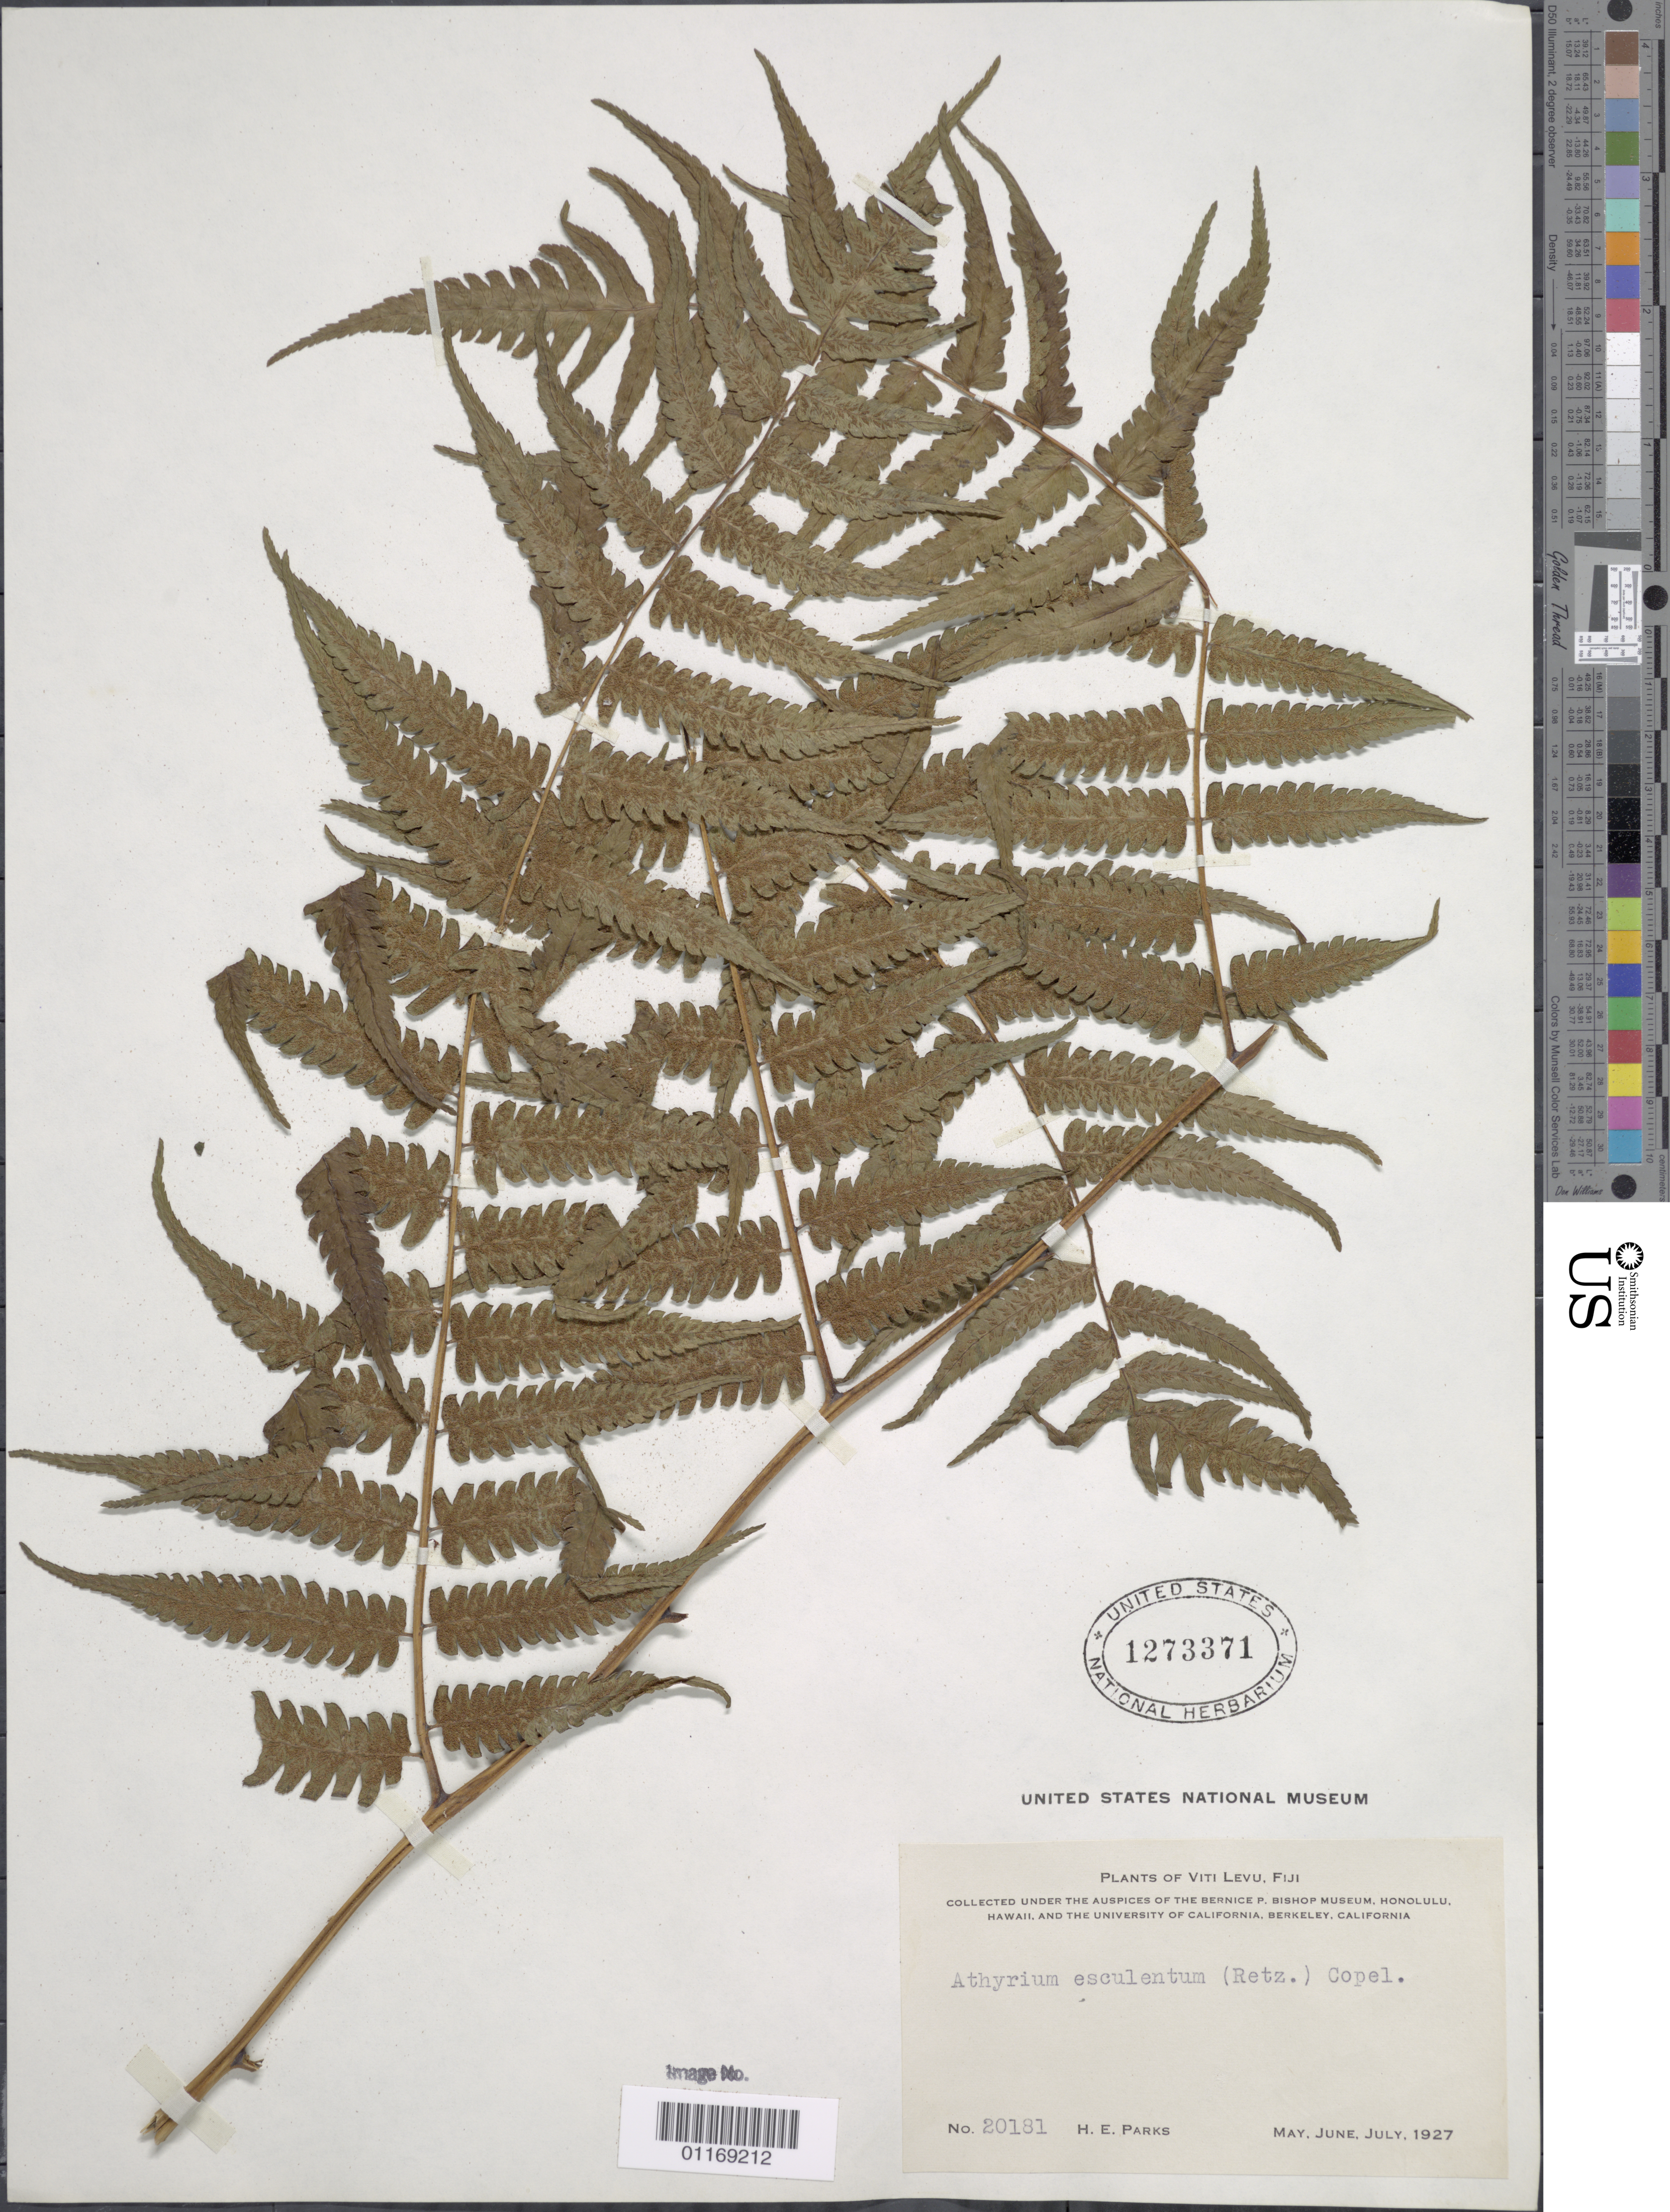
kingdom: Plantae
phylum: Tracheophyta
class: Polypodiopsida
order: Polypodiales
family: Athyriaceae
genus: Diplazium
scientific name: Diplazium esculentum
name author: (Retz.) Sw.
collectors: H. E. Parks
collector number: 20181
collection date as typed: May-Jul 1927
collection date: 1927-05/1927-07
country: Fiji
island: Viti Levu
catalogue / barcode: US 1273371